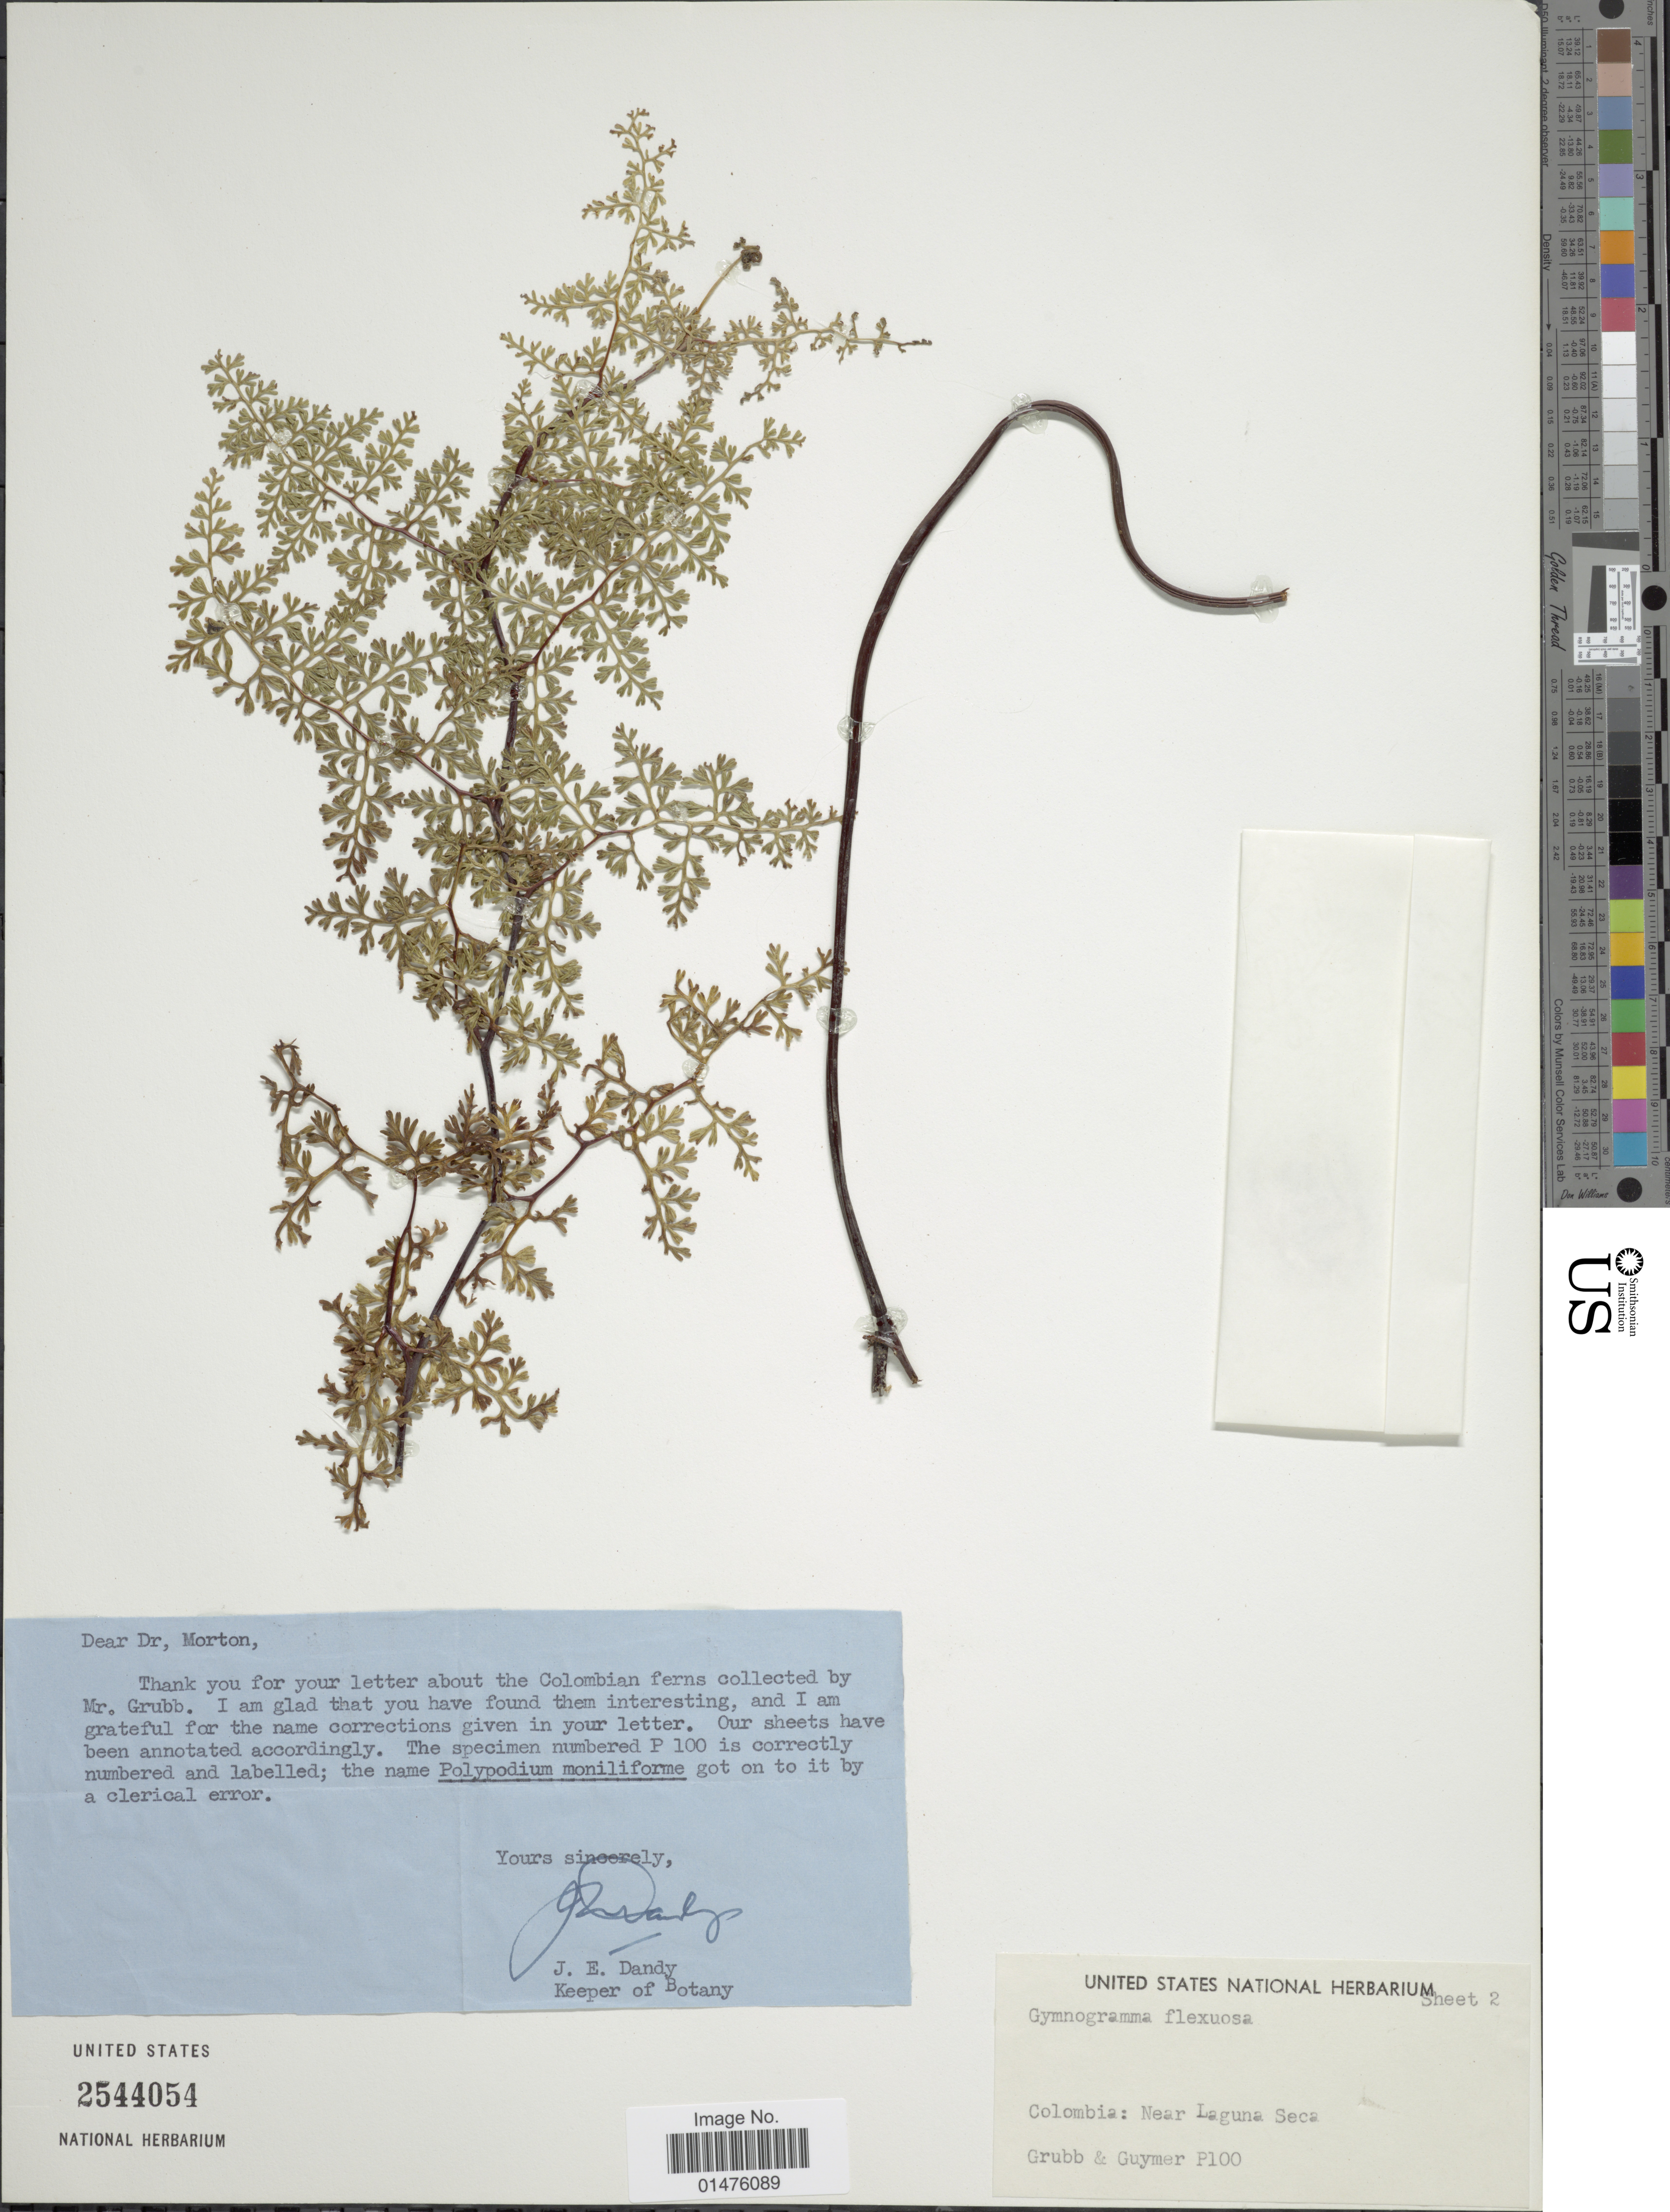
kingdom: Plantae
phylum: Tracheophyta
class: Polypodiopsida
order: Polypodiales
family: Pteridaceae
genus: Jamesonia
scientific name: Jamesonia flexuosa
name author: (Humb. & Bonpl.) Christenh.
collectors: Grubb & Guymer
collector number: P100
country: Colombia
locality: Near Laguna Seca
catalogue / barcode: US 2544054